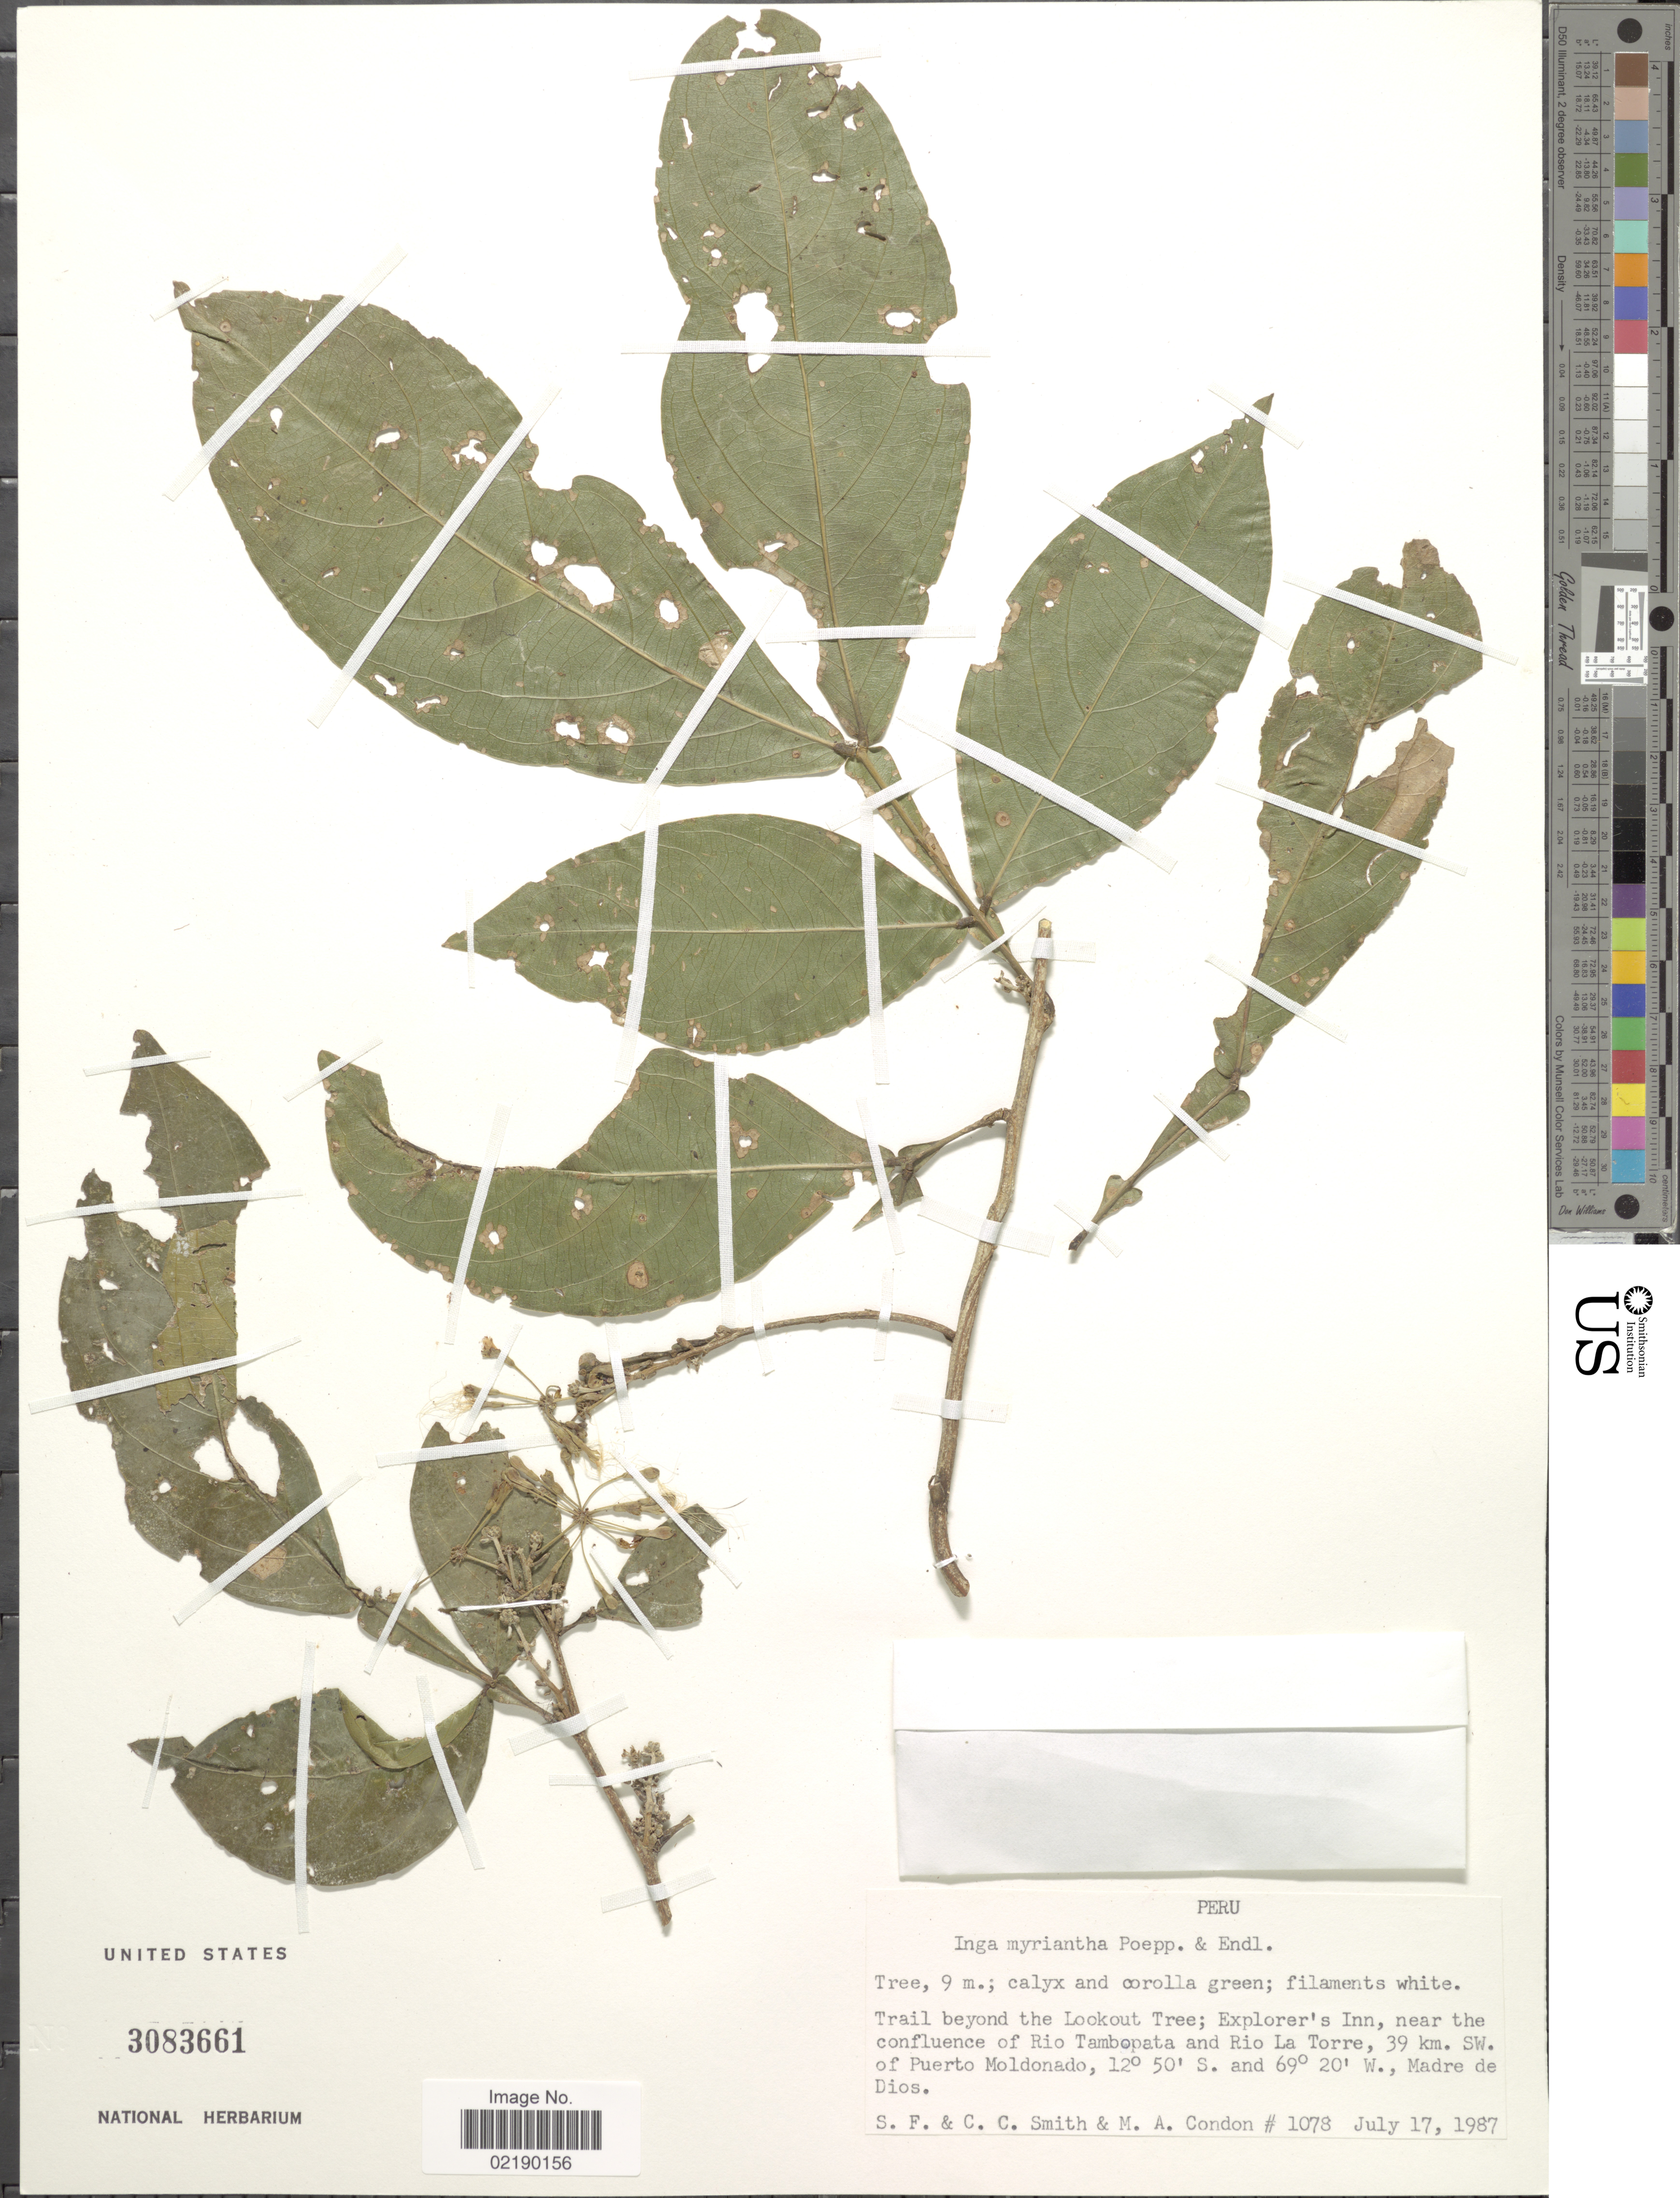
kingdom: Plantae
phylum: Tracheophyta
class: Magnoliopsida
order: Fabales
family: Fabaceae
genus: Inga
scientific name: Inga umbellifera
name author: (Vahl) Steud. ex DC.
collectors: S.F. Smith, C. C. Smith & M. Condon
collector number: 1078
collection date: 1987-07-17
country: Peru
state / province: Madre de Dios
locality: Trail beyon the Lockout Tree; Explorer's Inn, near the confluence of Rio Tambopata and Rio La Torre, 39 km. SW. of Puerto Moldonado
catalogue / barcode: US 3083661